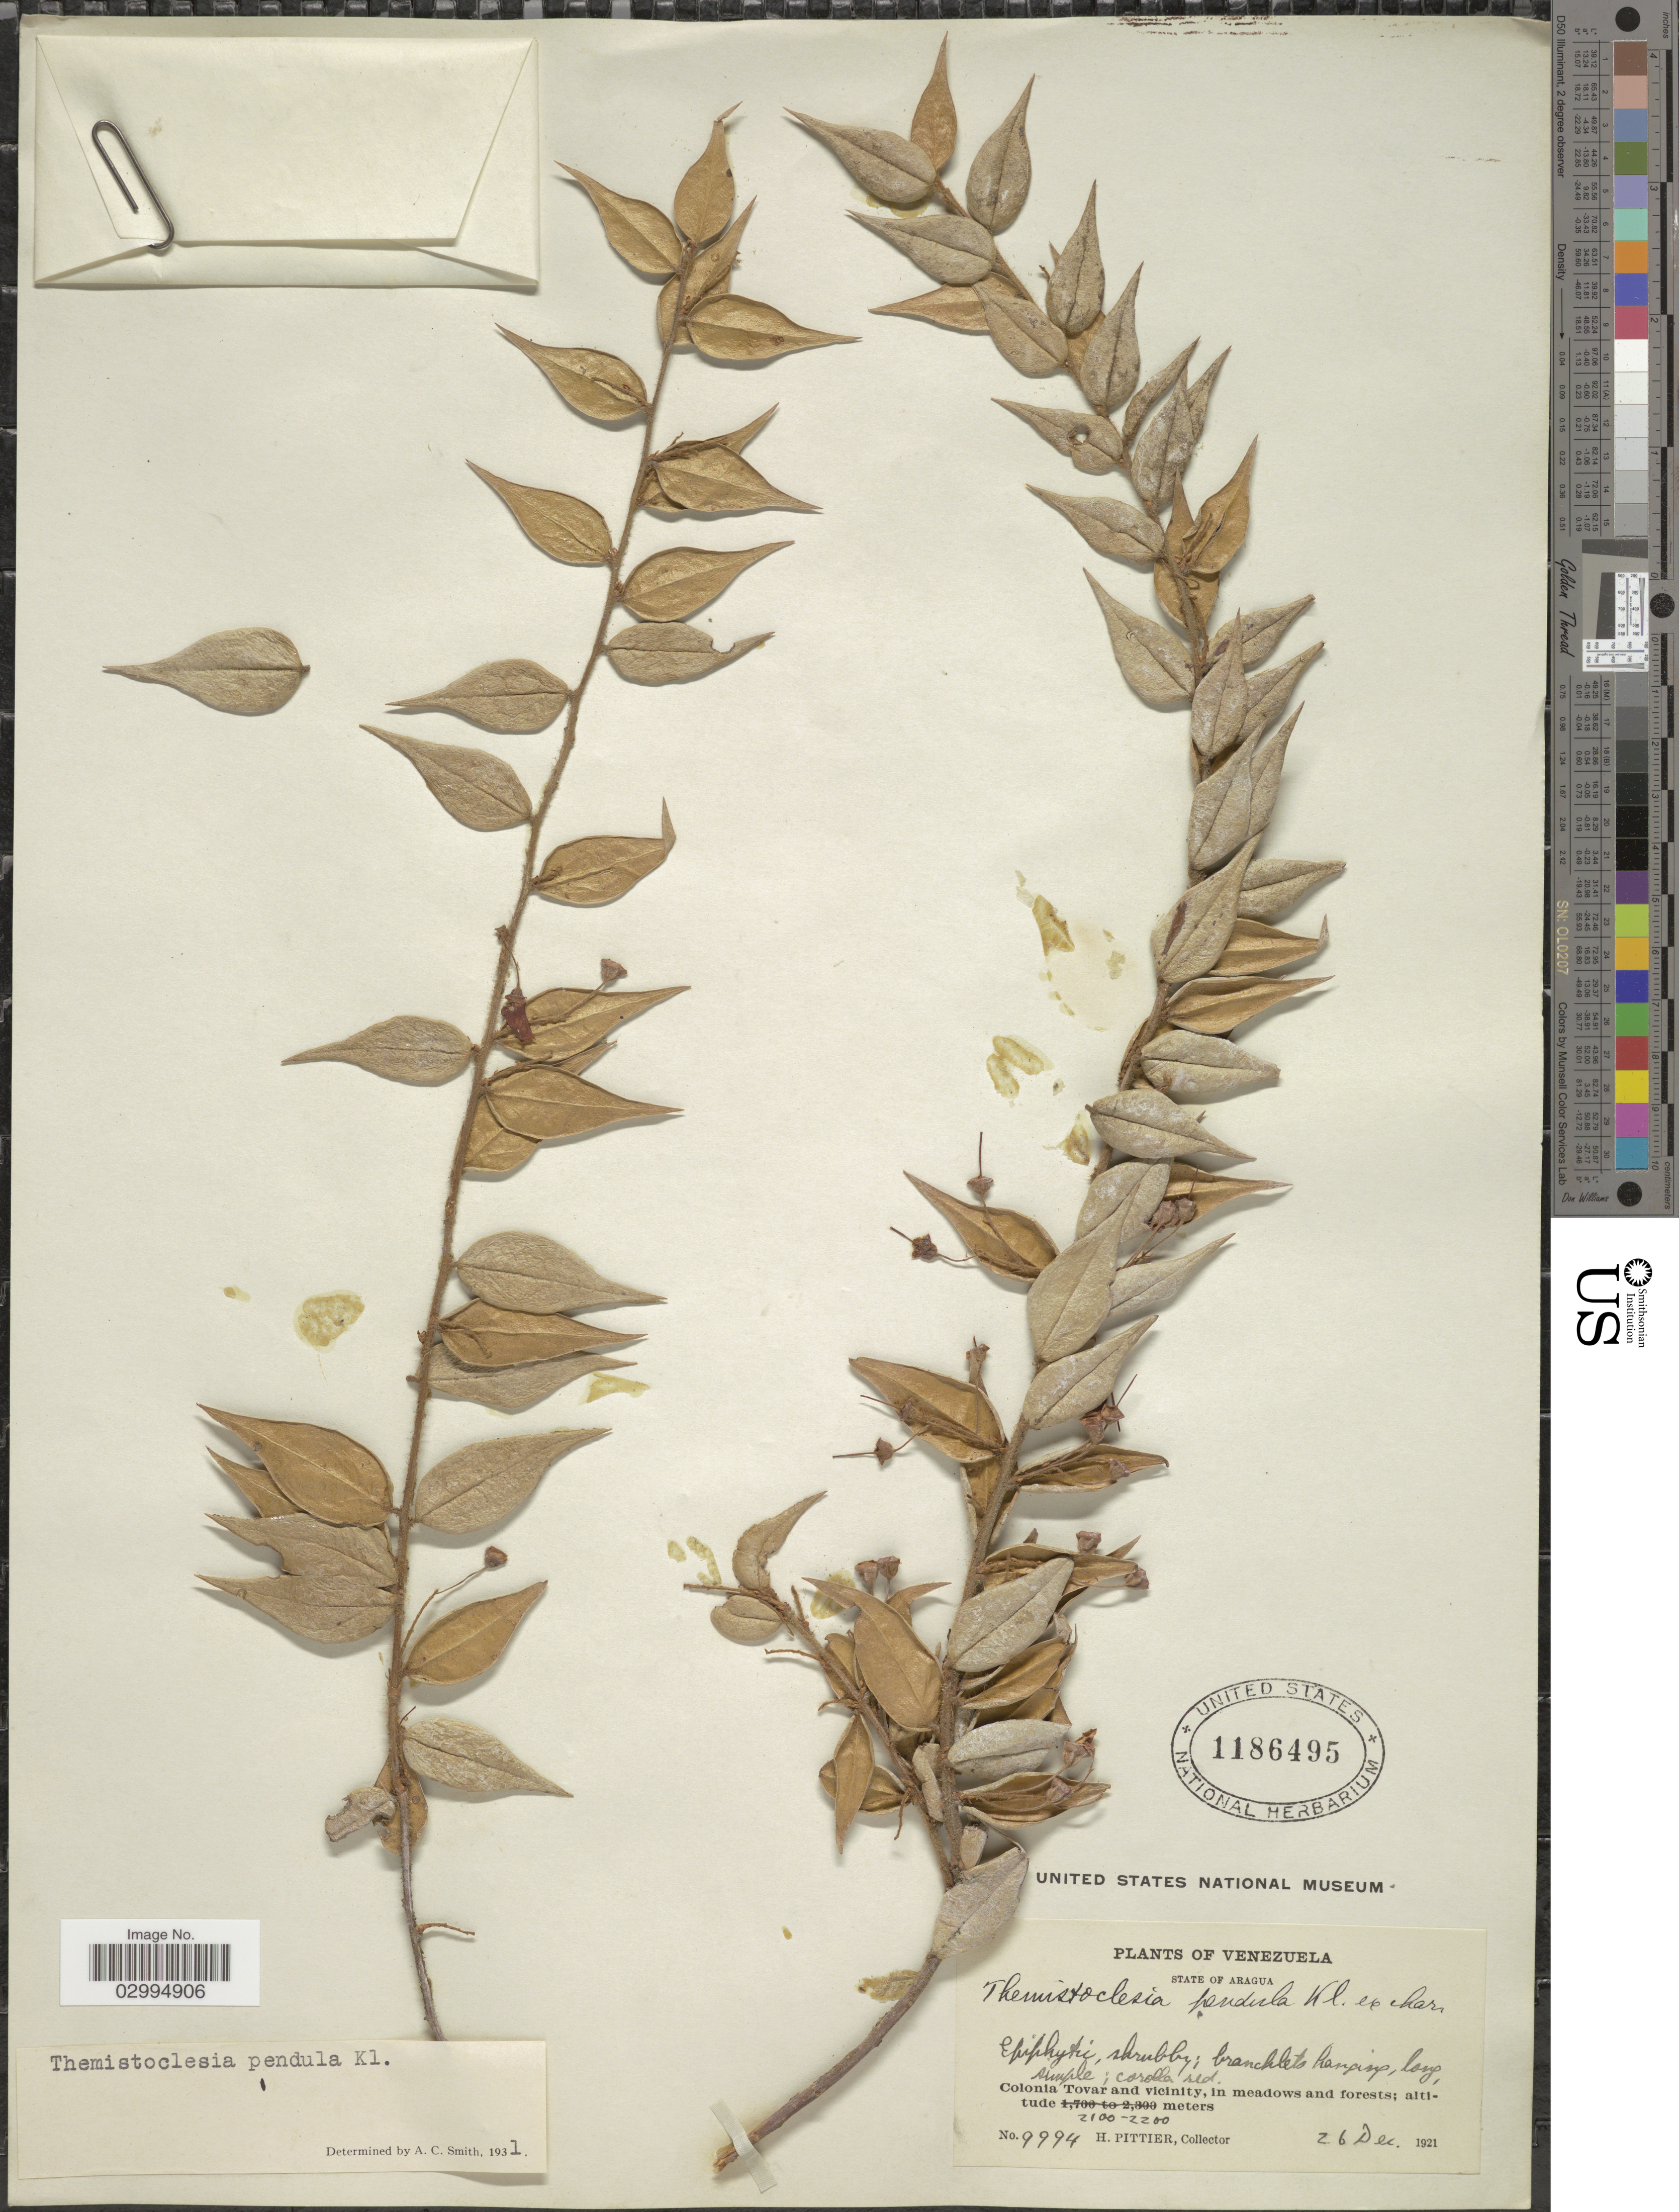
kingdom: Plantae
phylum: Tracheophyta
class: Magnoliopsida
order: Ericales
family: Ericaceae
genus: Themistoclesia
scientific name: Themistoclesia pendula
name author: Moritz ex Klotzsch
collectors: H. F. Pittier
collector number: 9994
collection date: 1921-12-26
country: Venezuela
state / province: Aragua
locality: Colonia Tovar and vicinity, in meadows and forests.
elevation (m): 2100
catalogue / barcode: US 1186495